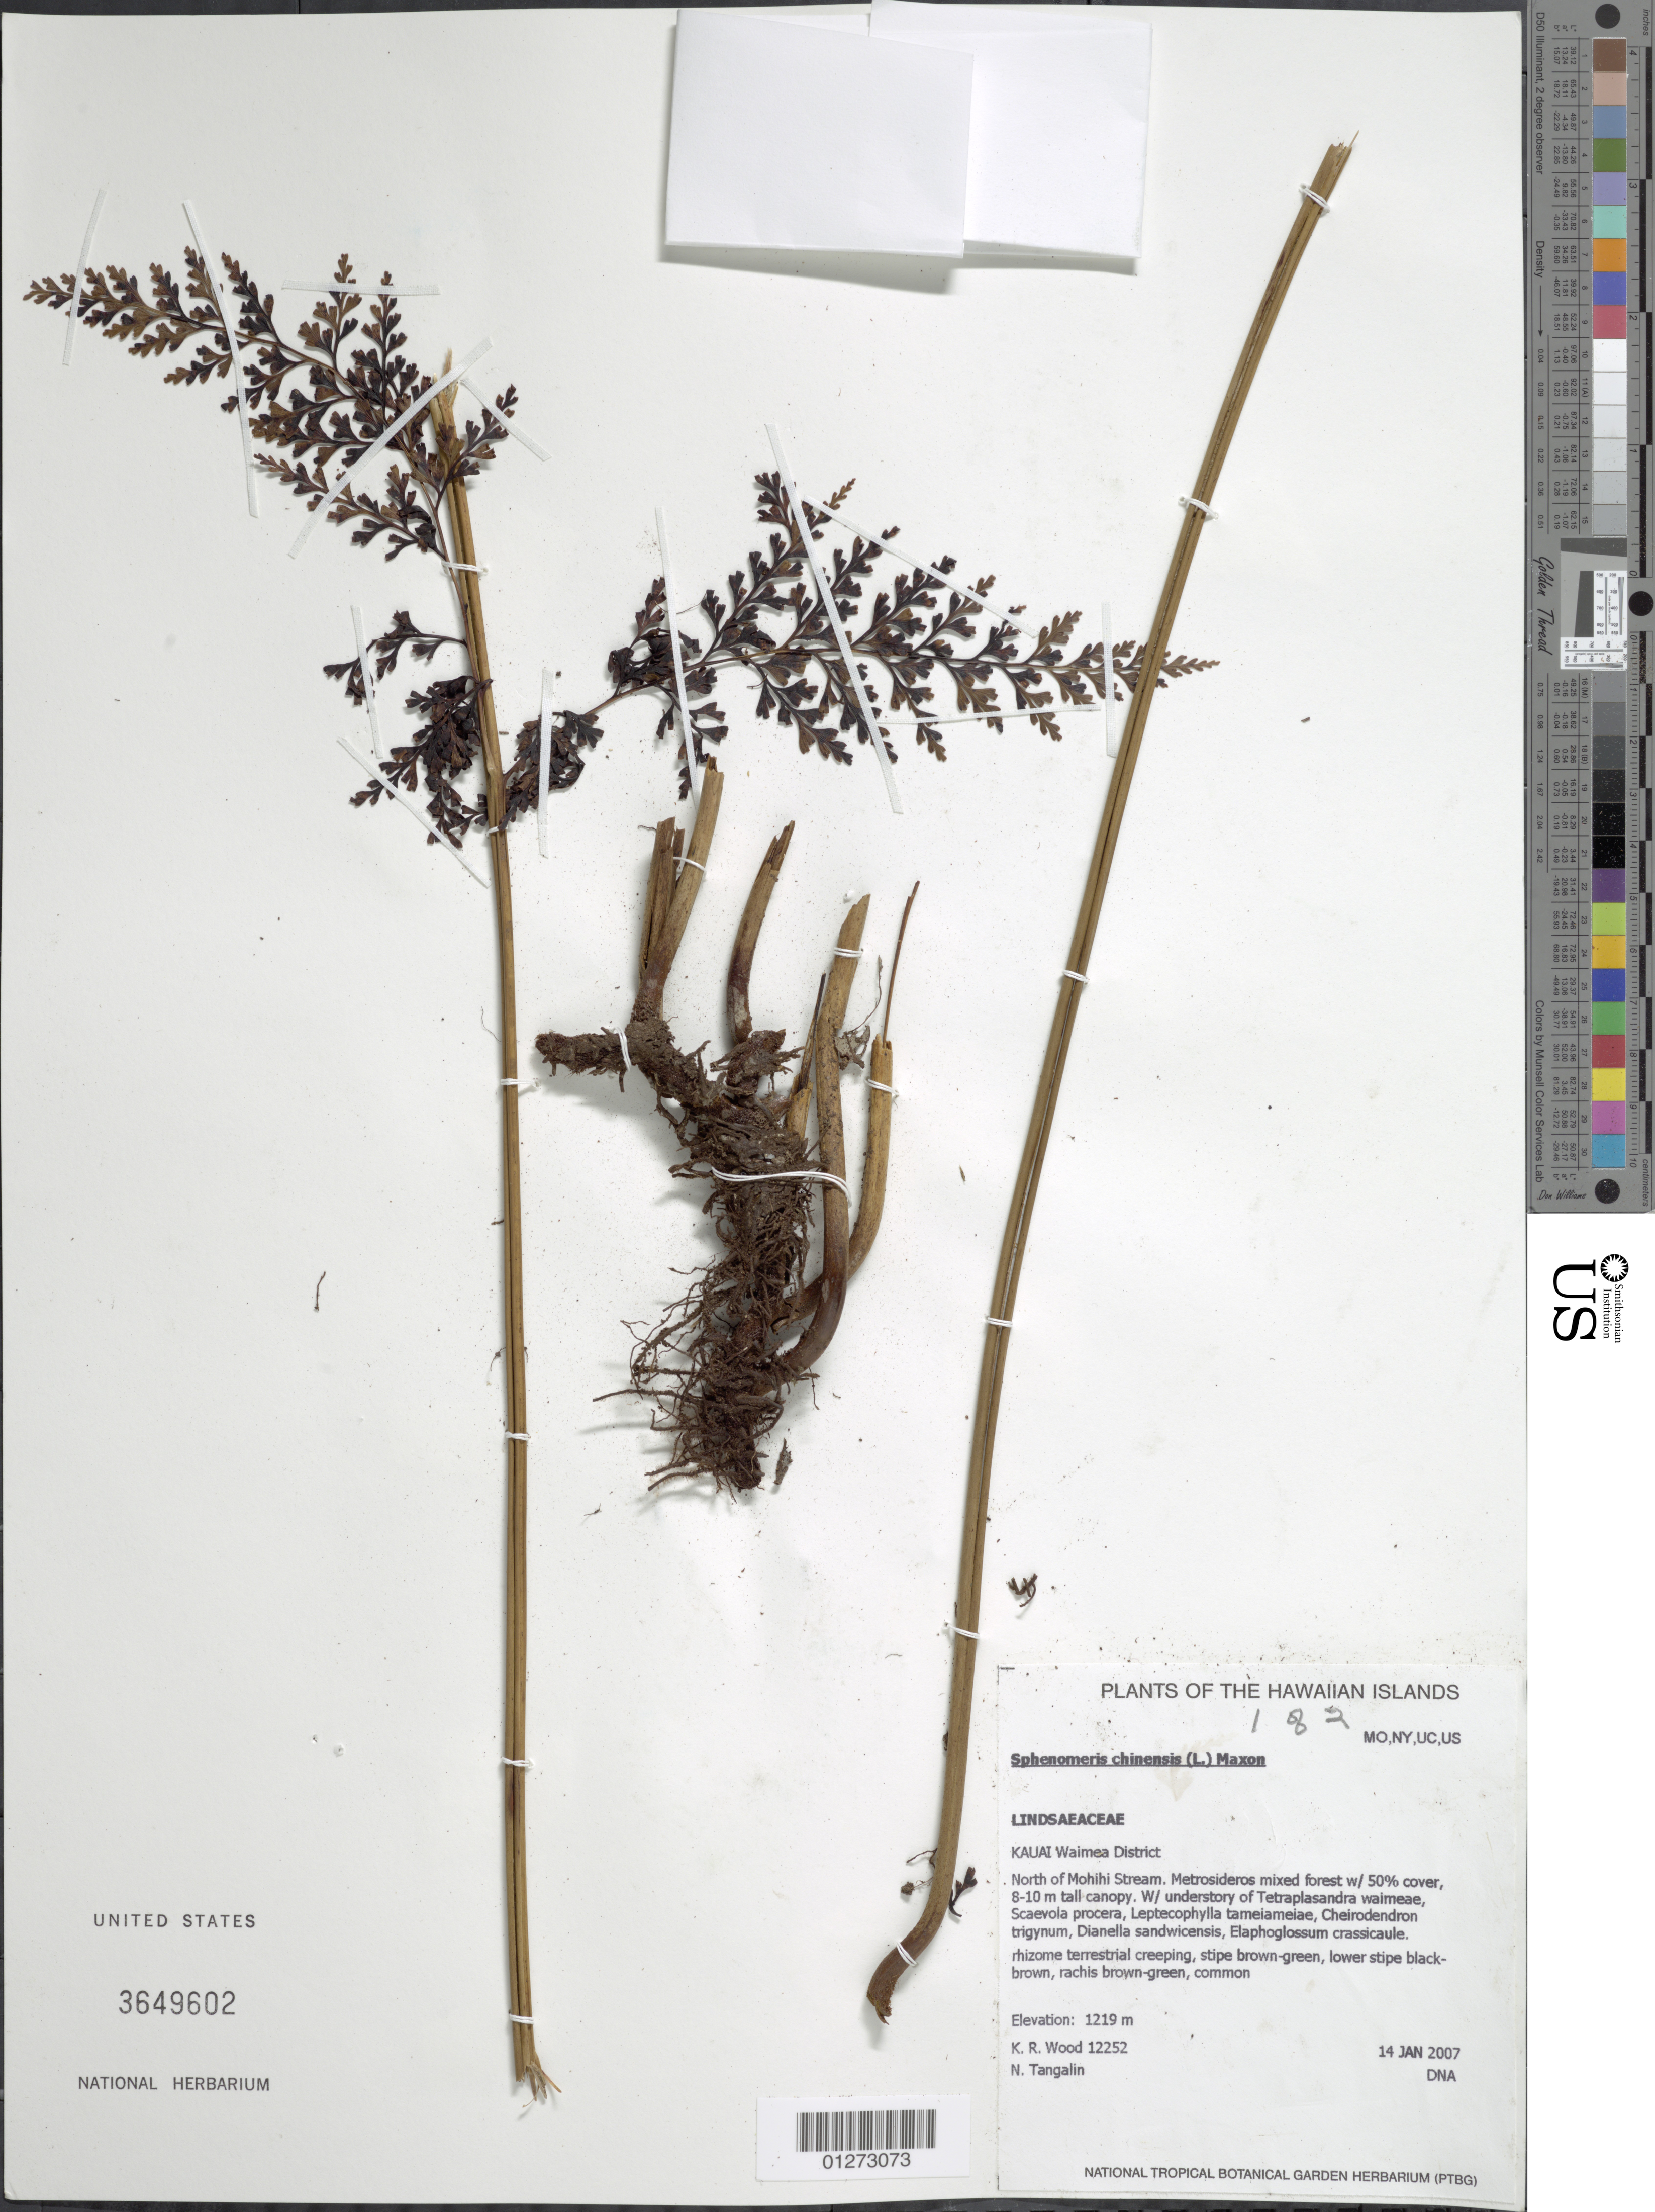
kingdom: Plantae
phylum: Tracheophyta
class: Polypodiopsida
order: Polypodiales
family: Lindsaeaceae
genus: Sphenomeris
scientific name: Sphenomeris chinensis var. chinensis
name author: (L.) Maxon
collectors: K. R. Wood & N. Tangalin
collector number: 12252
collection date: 2007-01-14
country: United States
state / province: Hawaii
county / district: Kauai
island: Kaua'i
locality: Waimea District, North of Mohihi Stream.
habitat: Mixed forest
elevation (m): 1219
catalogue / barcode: US 3649602